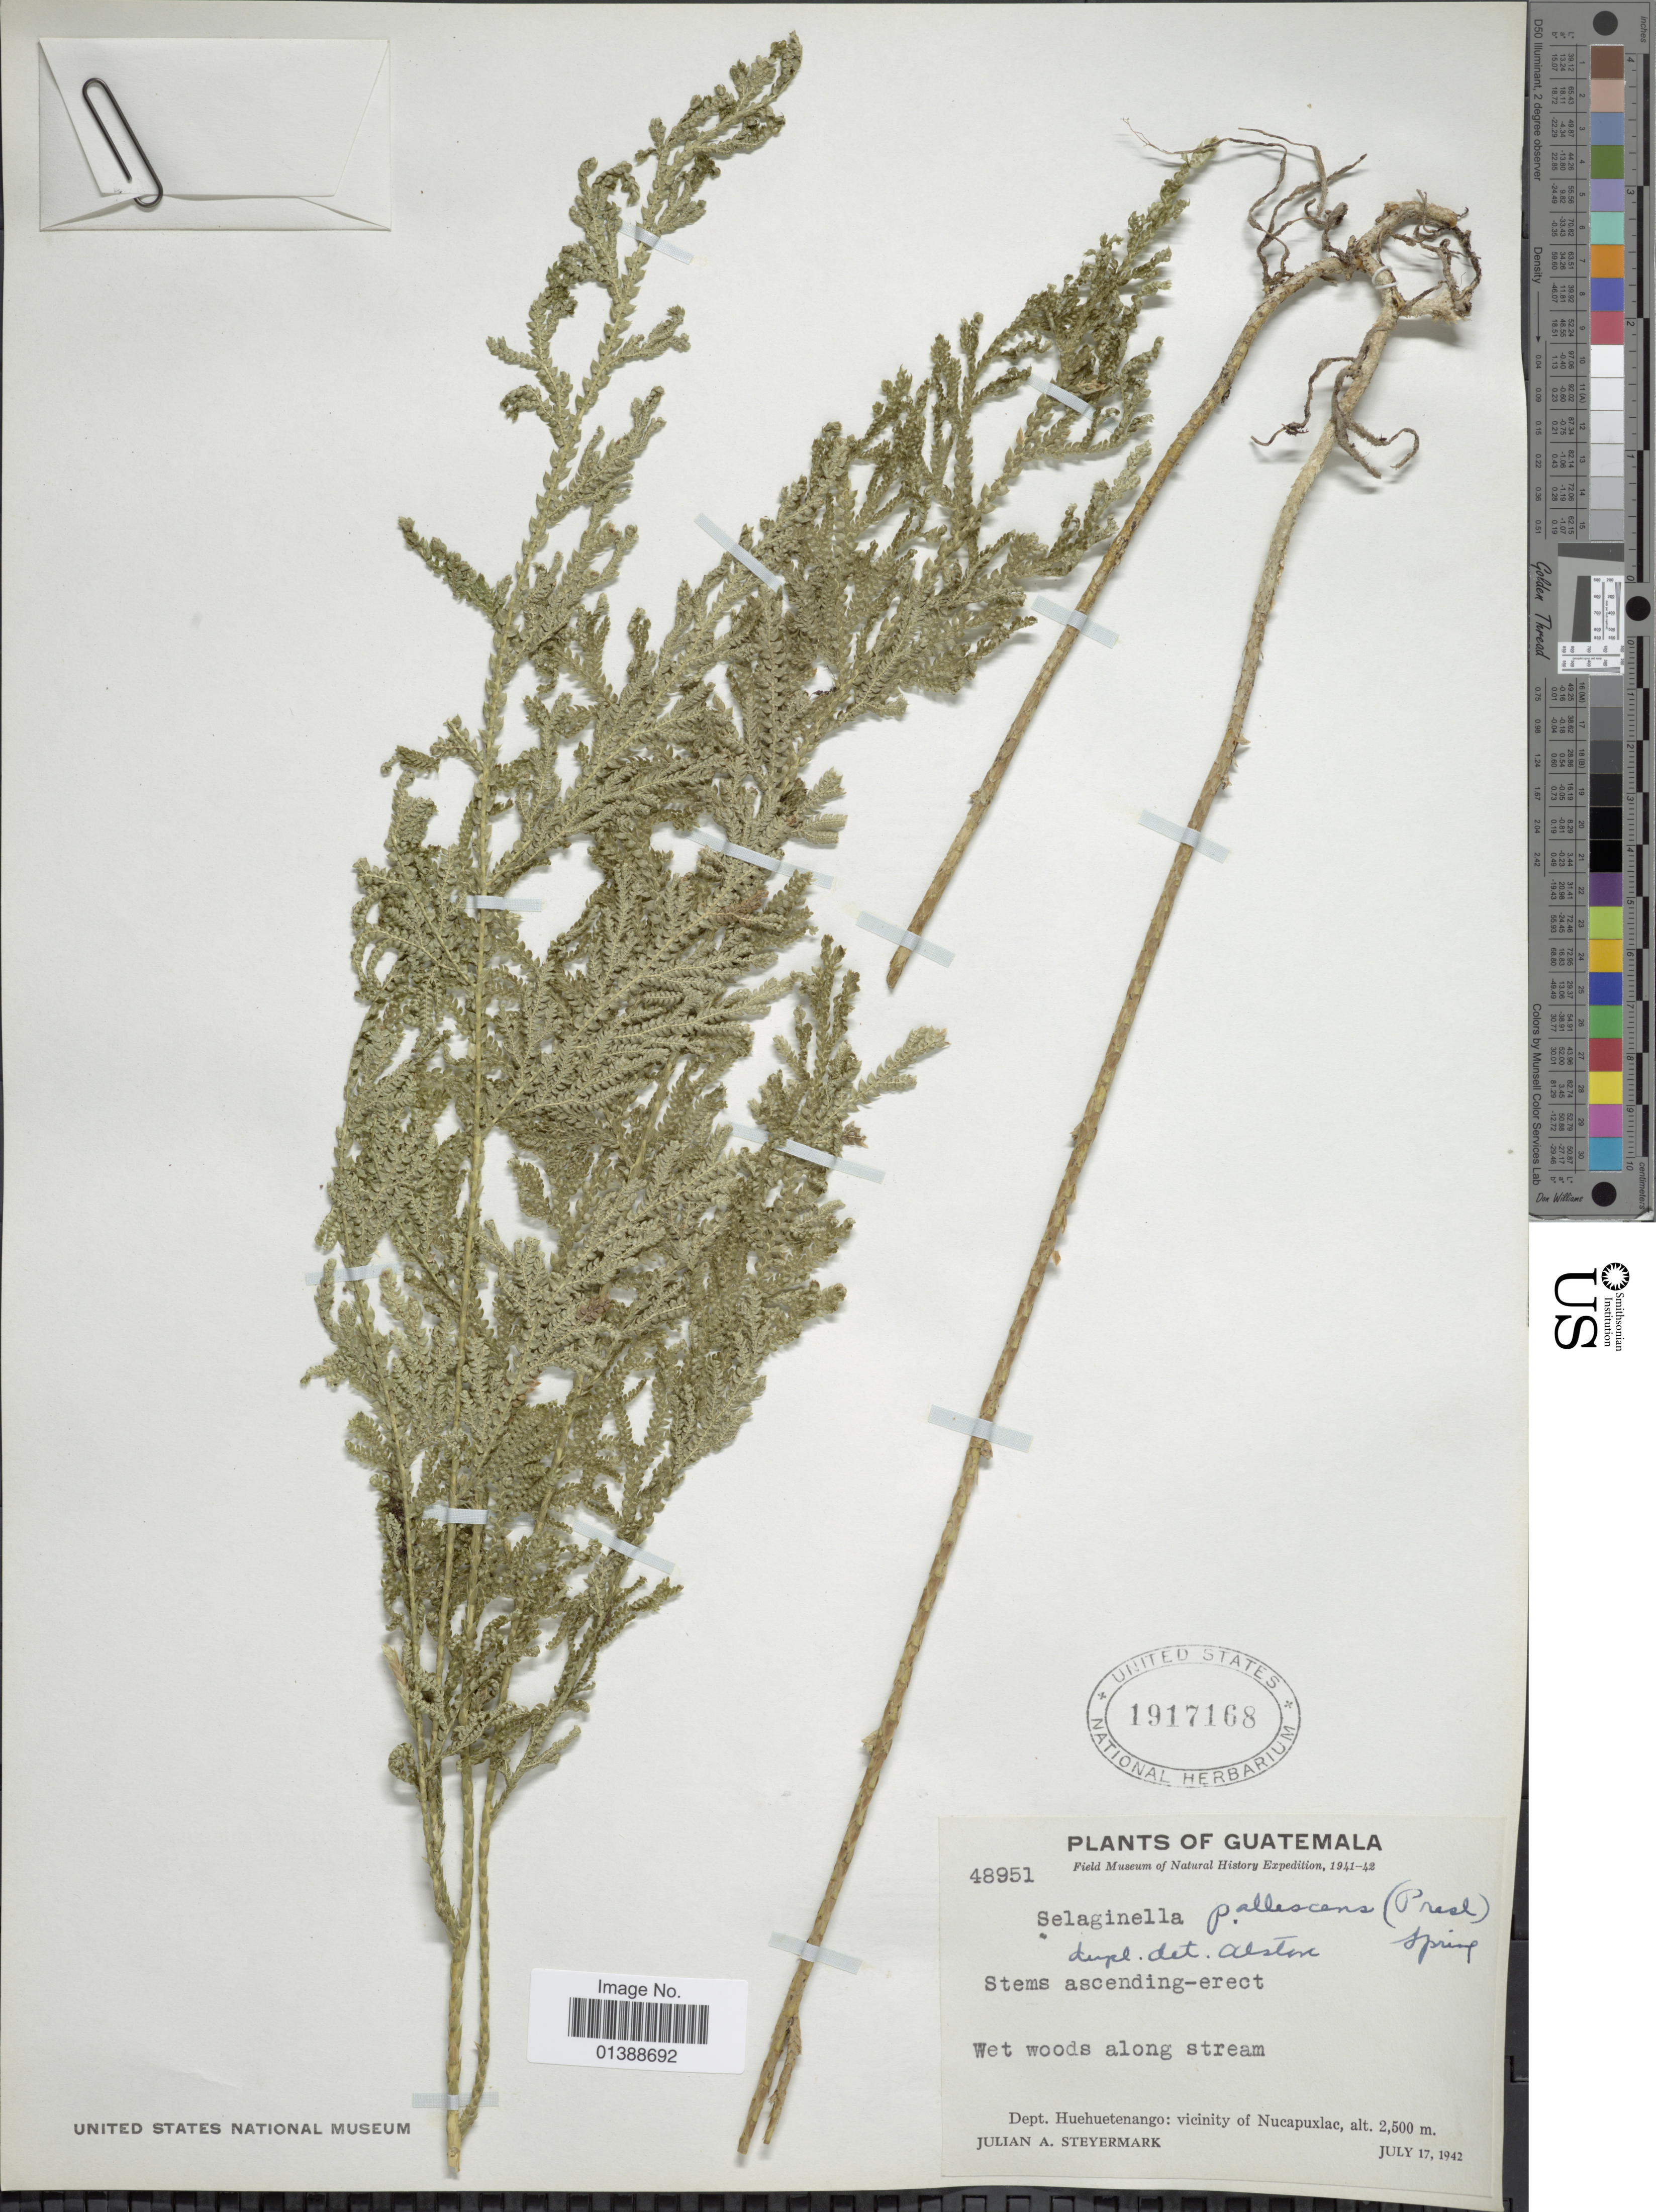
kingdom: Plantae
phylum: Tracheophyta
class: Lycopodiopsida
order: Selaginellales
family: Selaginellaceae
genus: Selaginella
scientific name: Selaginella pallescens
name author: (C. Presl) Spring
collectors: J. Steyermark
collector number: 48951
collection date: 1942-07-17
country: Guatemala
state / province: Huehuetenango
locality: Vicinity of Nucapuxlac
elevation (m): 2500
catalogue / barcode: US 1917168